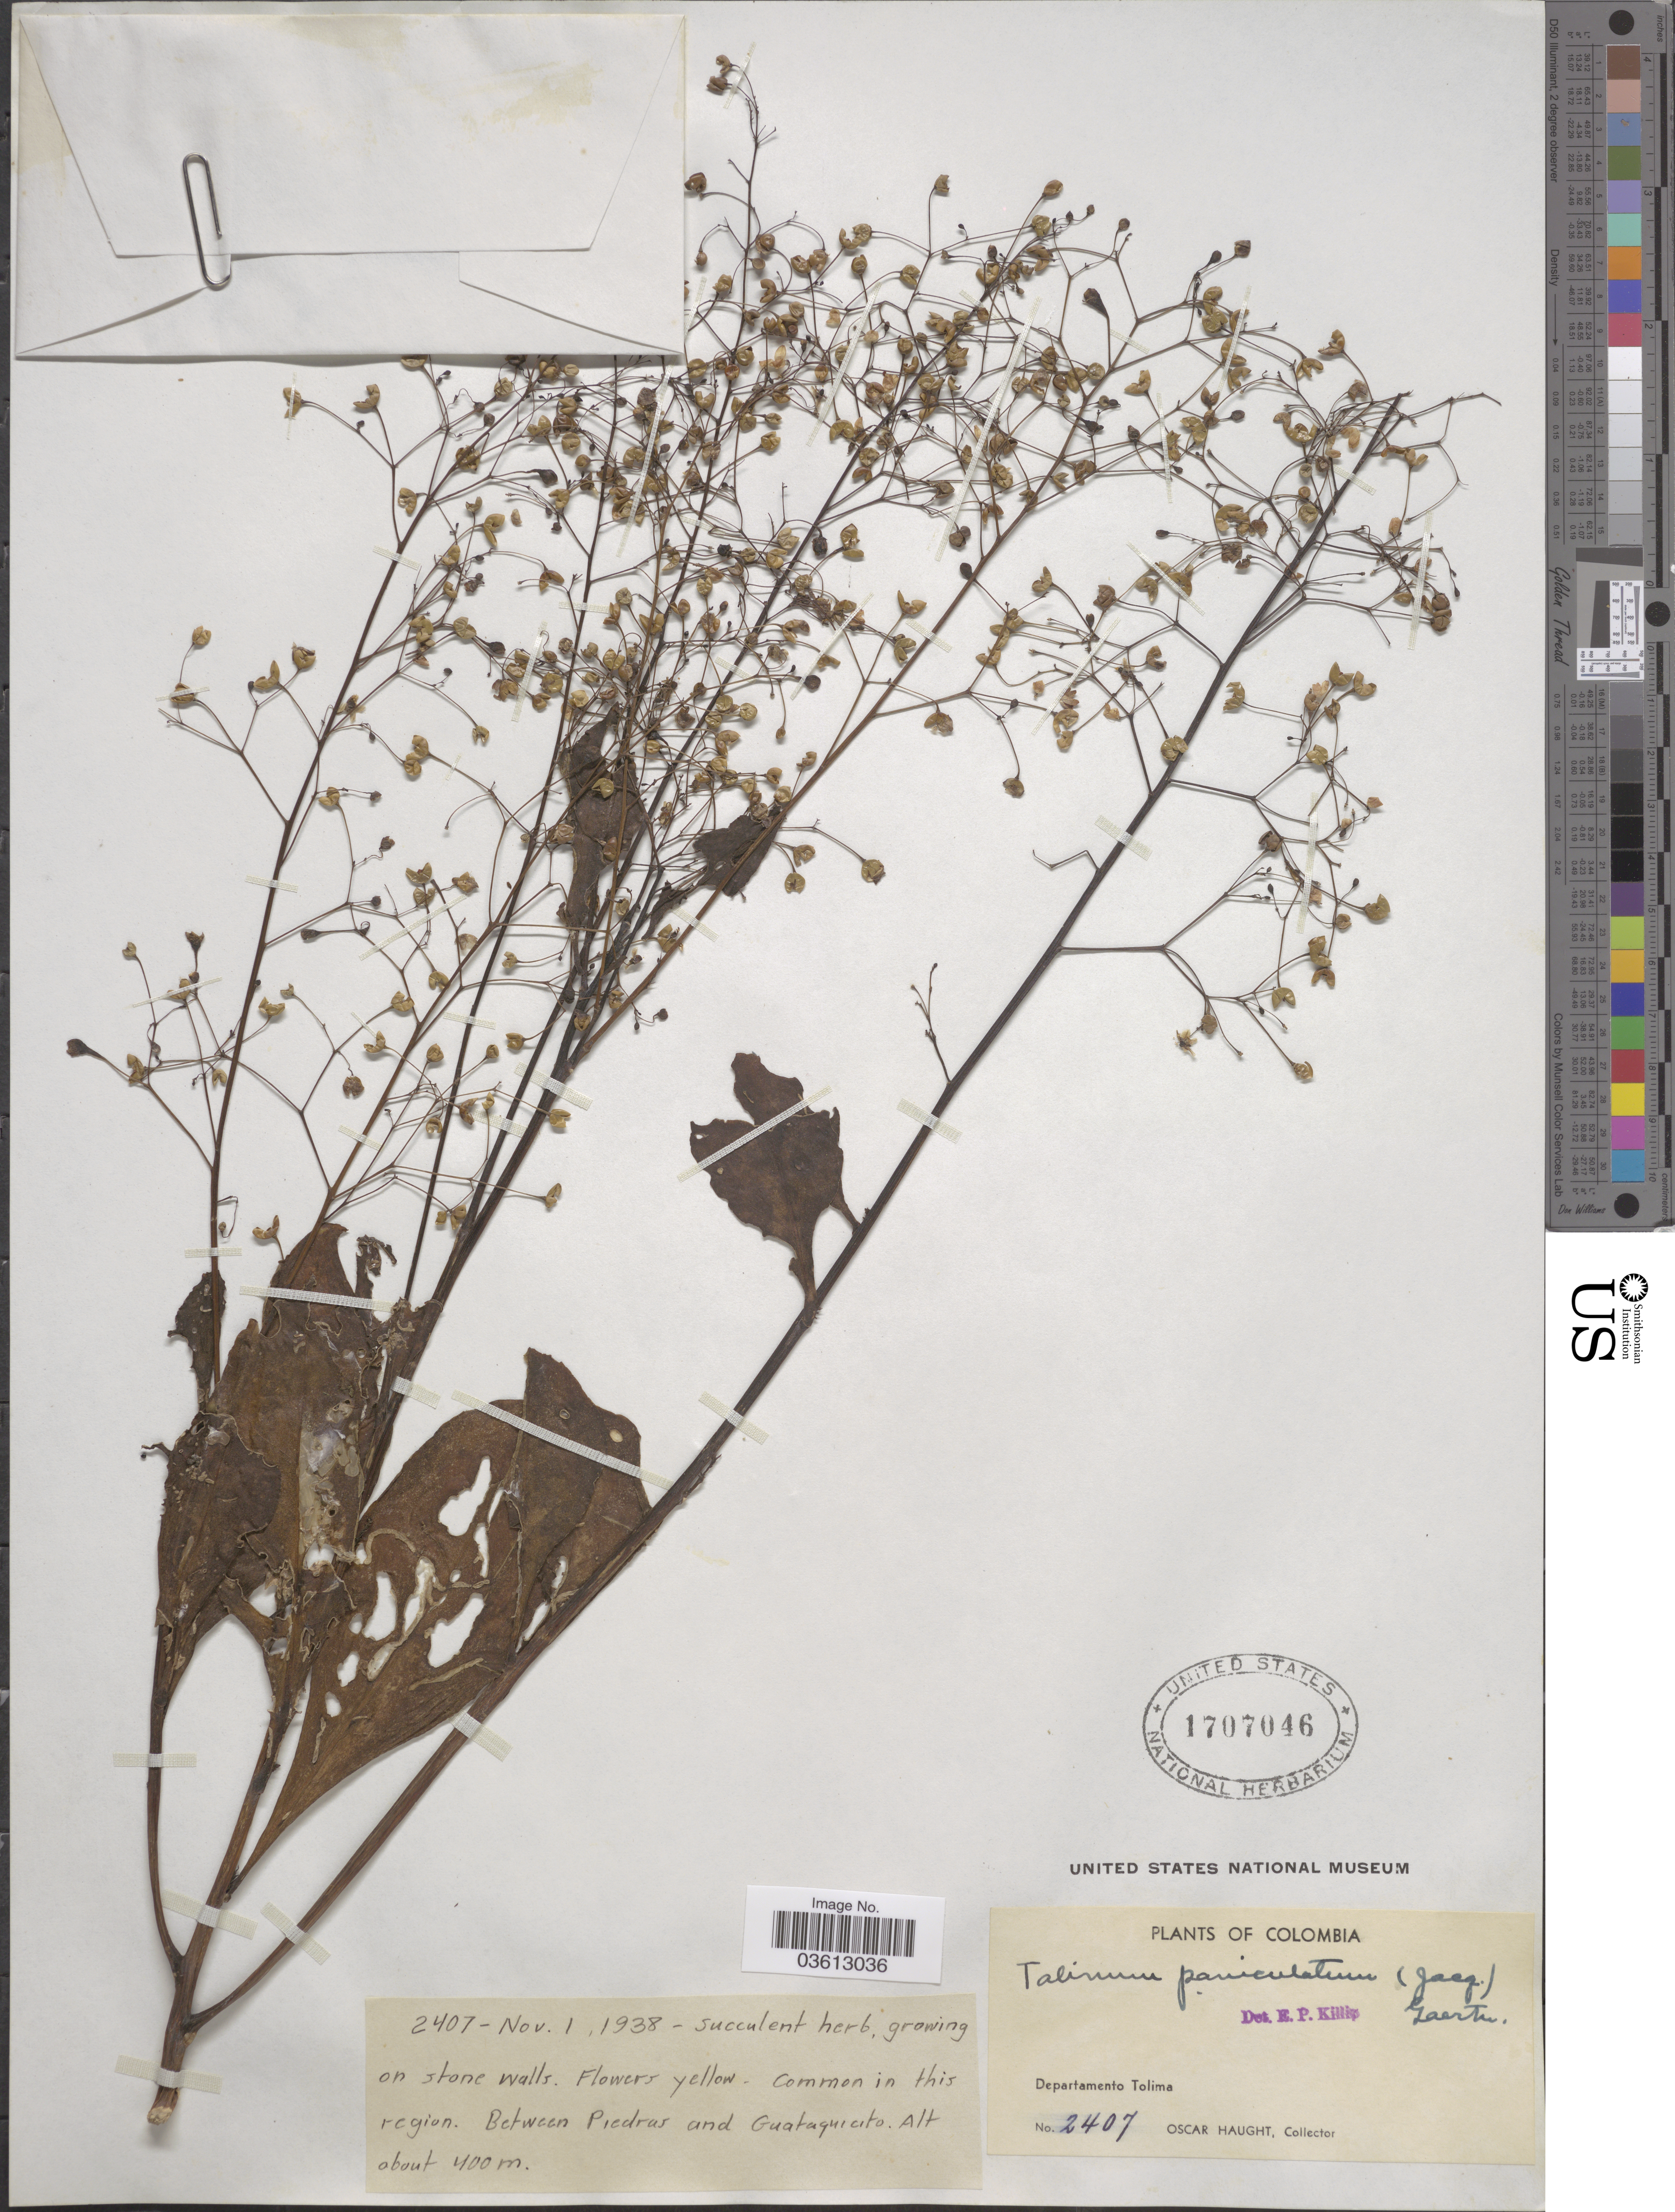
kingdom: Plantae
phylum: Tracheophyta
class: Magnoliopsida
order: Caryophyllales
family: Talinaceae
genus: Talinum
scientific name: Talinum paniculatum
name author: (Jacq.) Gaertn.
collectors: O. Haught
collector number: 2407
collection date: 1938-11-01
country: Colombia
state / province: Tolima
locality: Departamento Tolima. Between Piedras and Guataquicito.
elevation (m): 400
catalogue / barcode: US 1707046